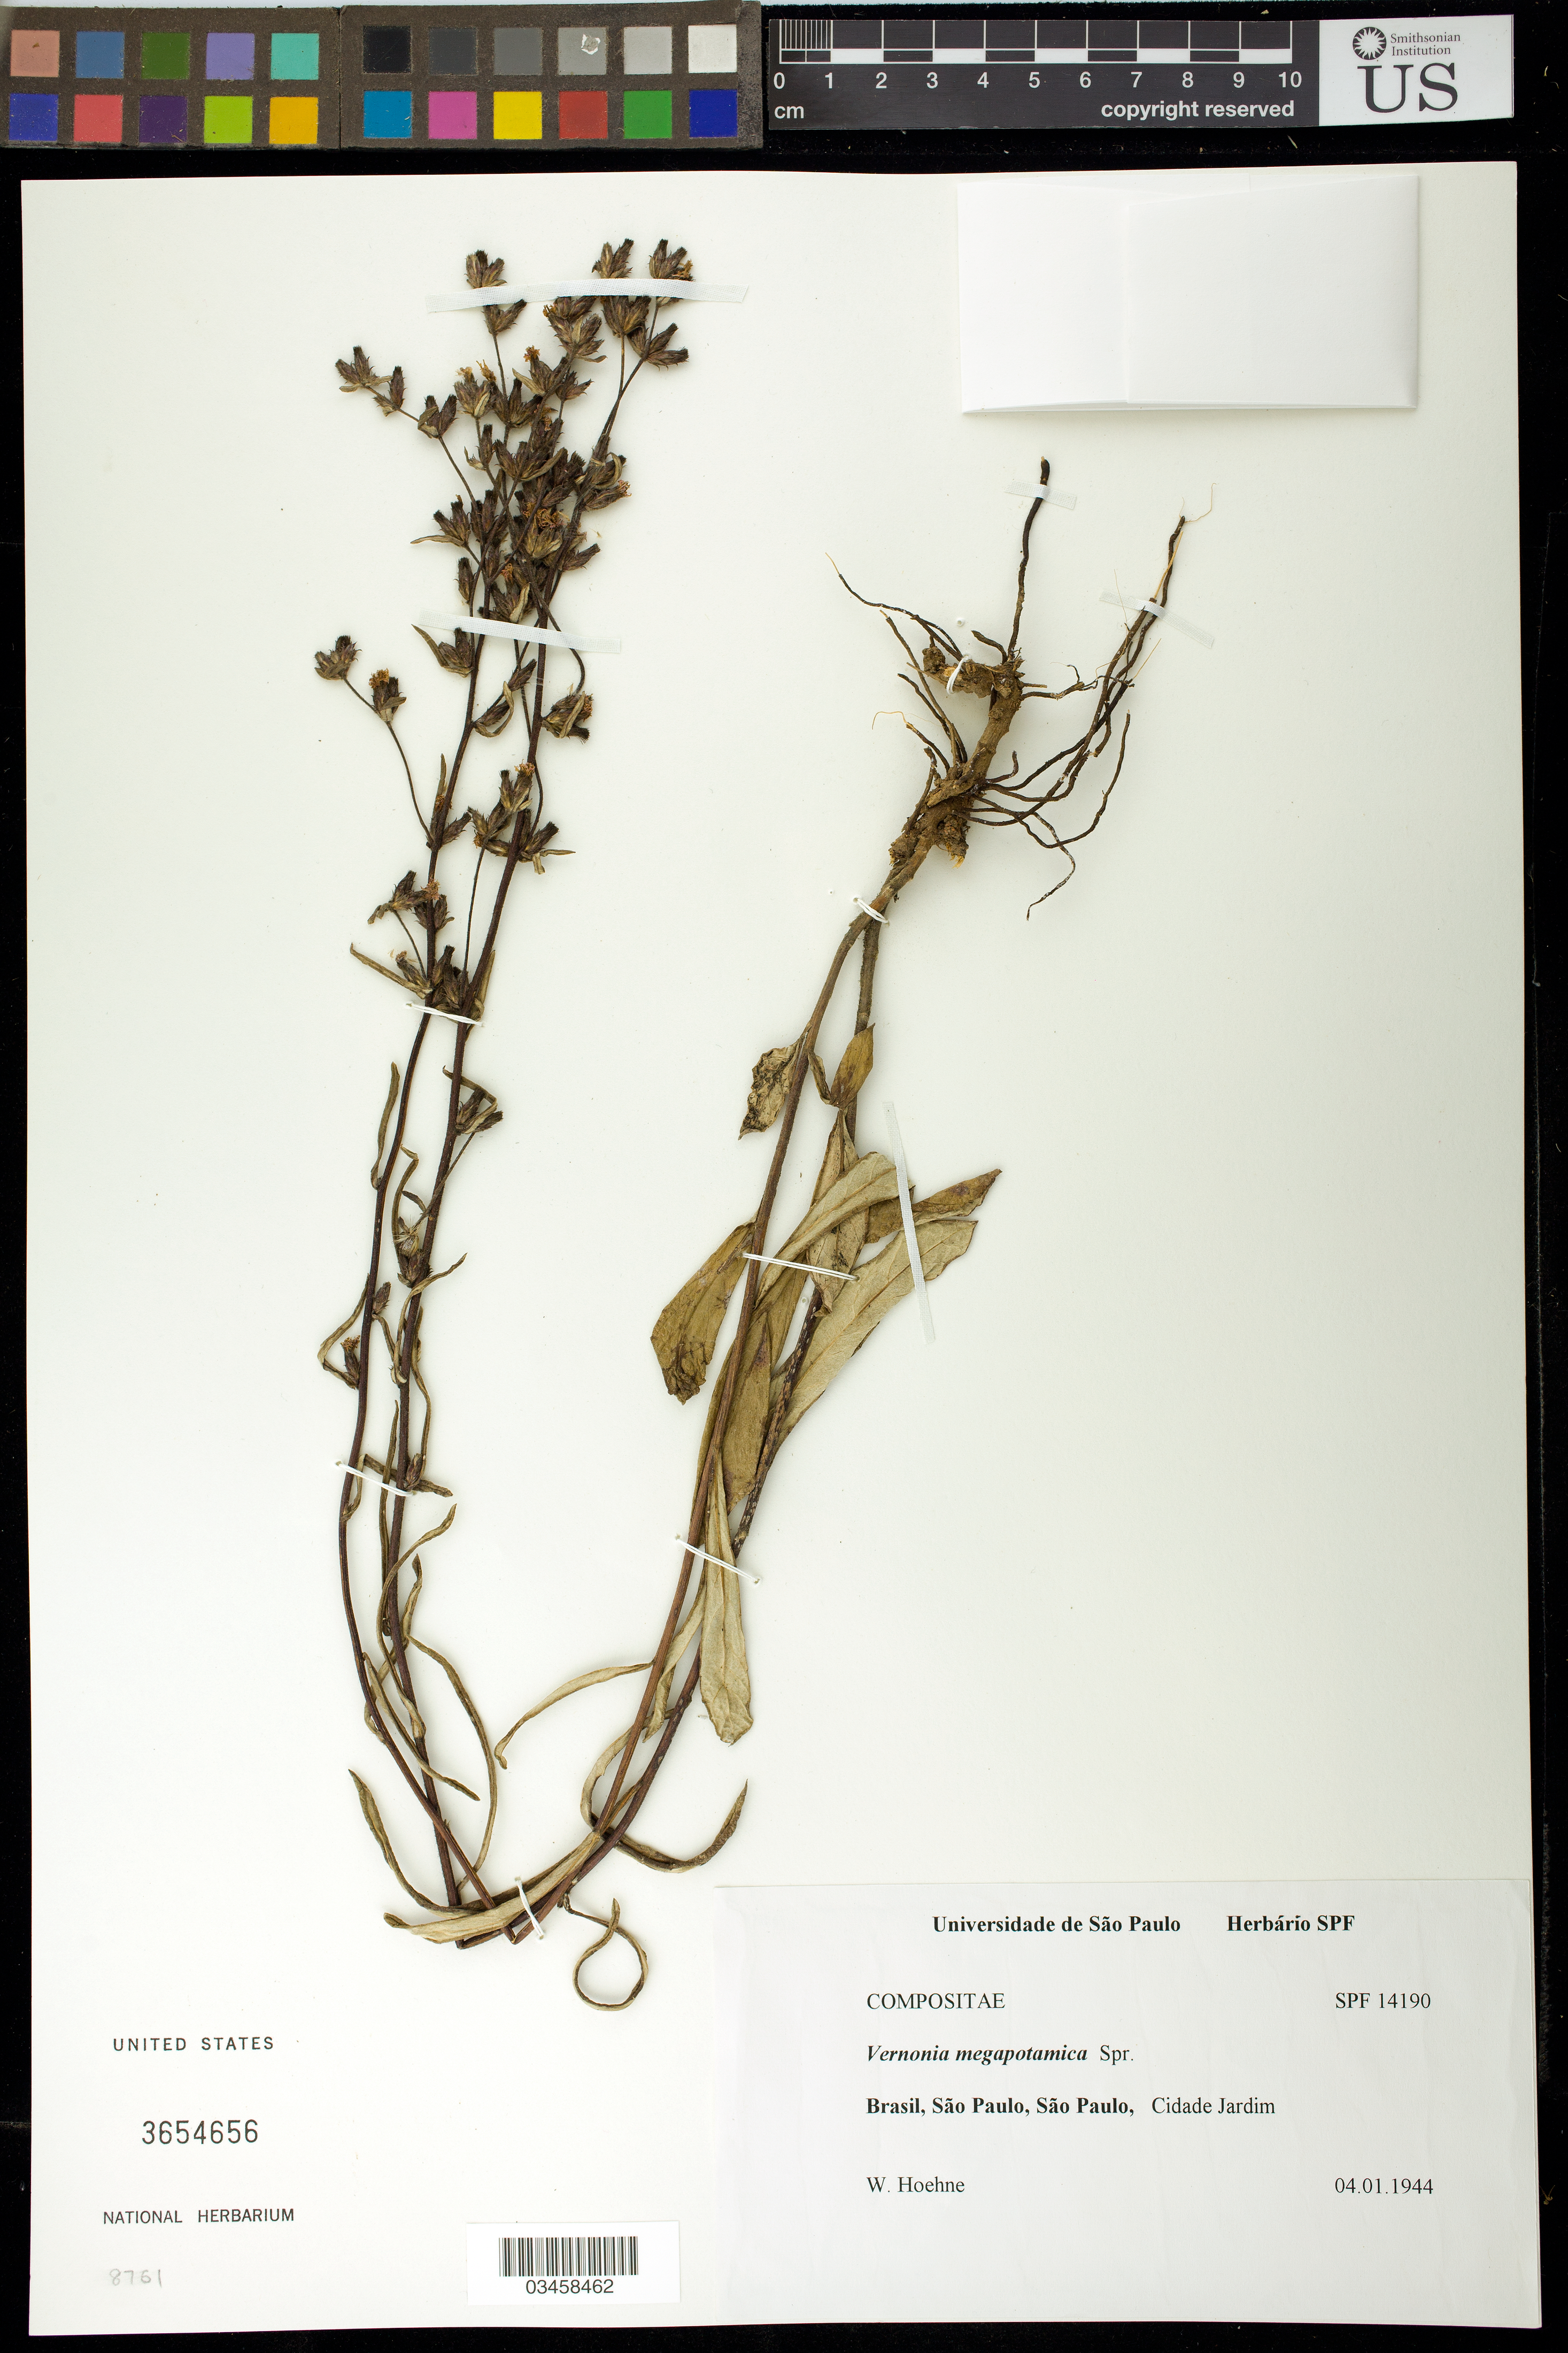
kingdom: Plantae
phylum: Tracheophyta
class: Magnoliopsida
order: Asterales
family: Asteraceae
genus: Stenocephalum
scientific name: Stenocephalum megapotamicum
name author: (Spreng.) Sch. Bip.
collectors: W. Hoehne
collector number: SPF 14190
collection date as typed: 4 Jan 1944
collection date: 1944-01-04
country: Brazil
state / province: São Paulo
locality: São Paulo, Cidade Jardim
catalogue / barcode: US 3654656